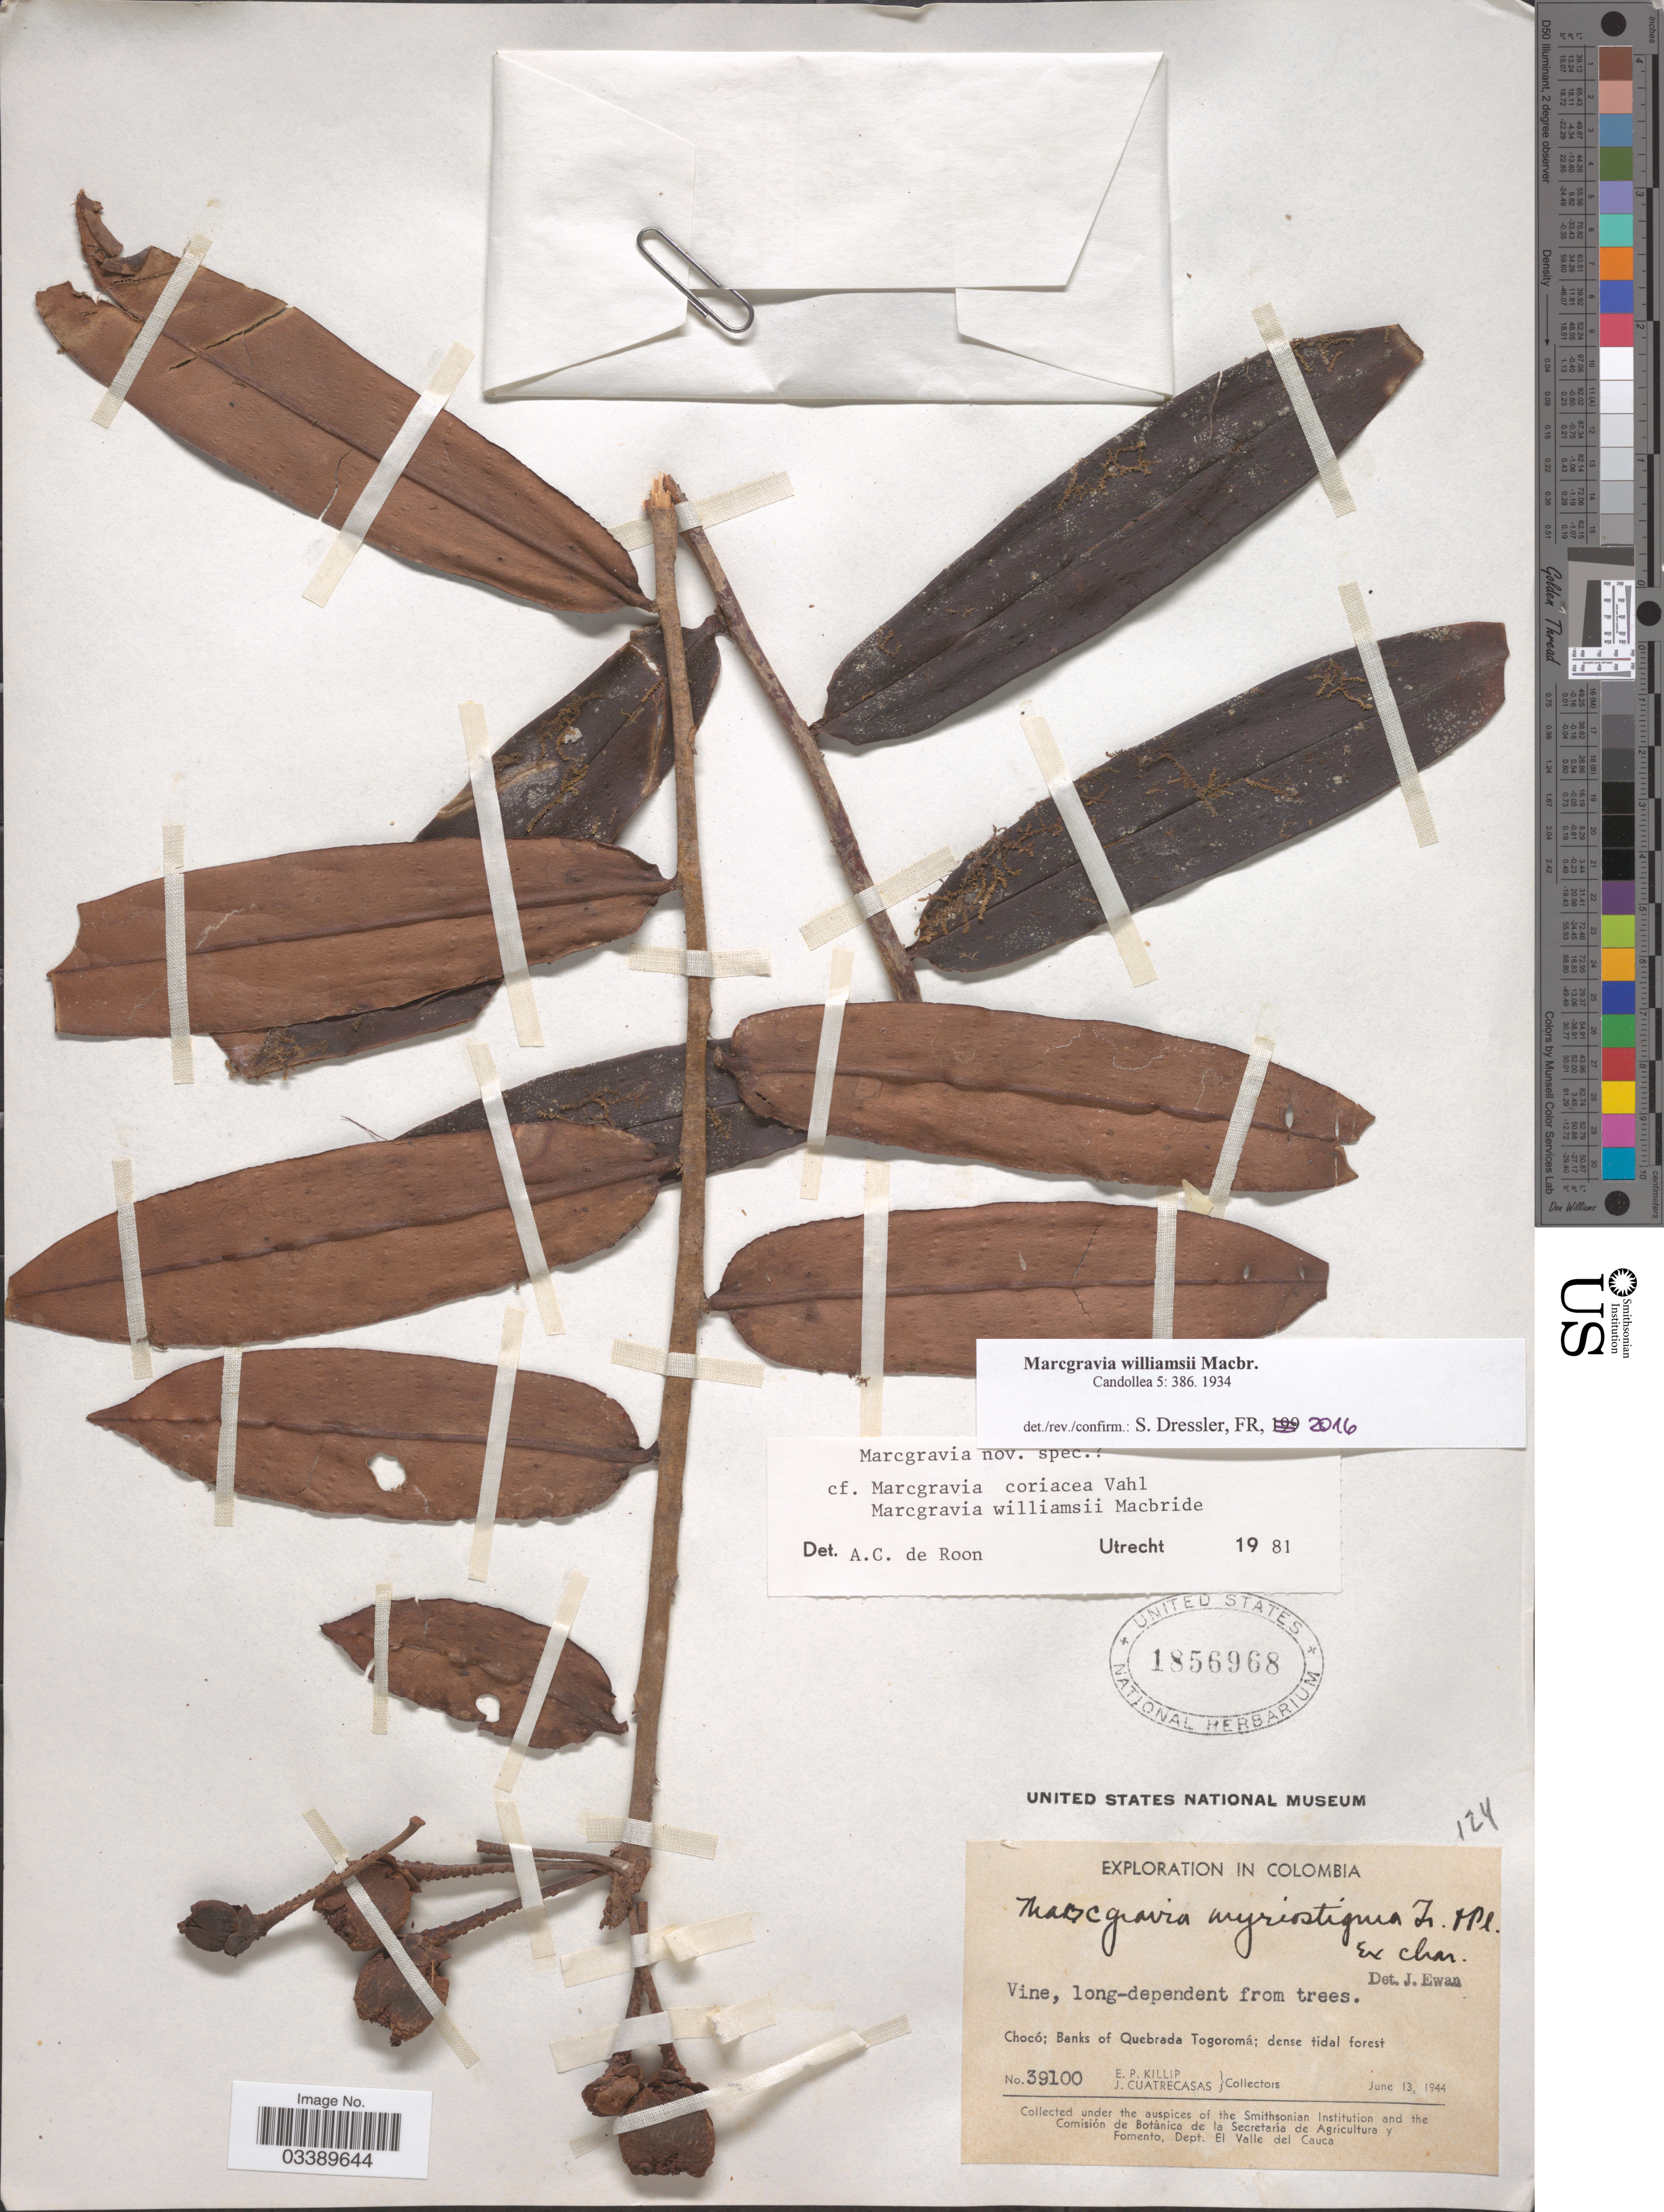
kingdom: Plantae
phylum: Tracheophyta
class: Magnoliopsida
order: Ericales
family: Marcgraviaceae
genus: Marcgravia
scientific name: Marcgravia williamsii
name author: J.F. Macbr.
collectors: E. P. Killip & J. Cuatrecasas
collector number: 39100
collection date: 1944-06-13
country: Colombia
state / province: Chocó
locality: Banks of Quebrada Togoromá.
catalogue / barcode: US 1856968